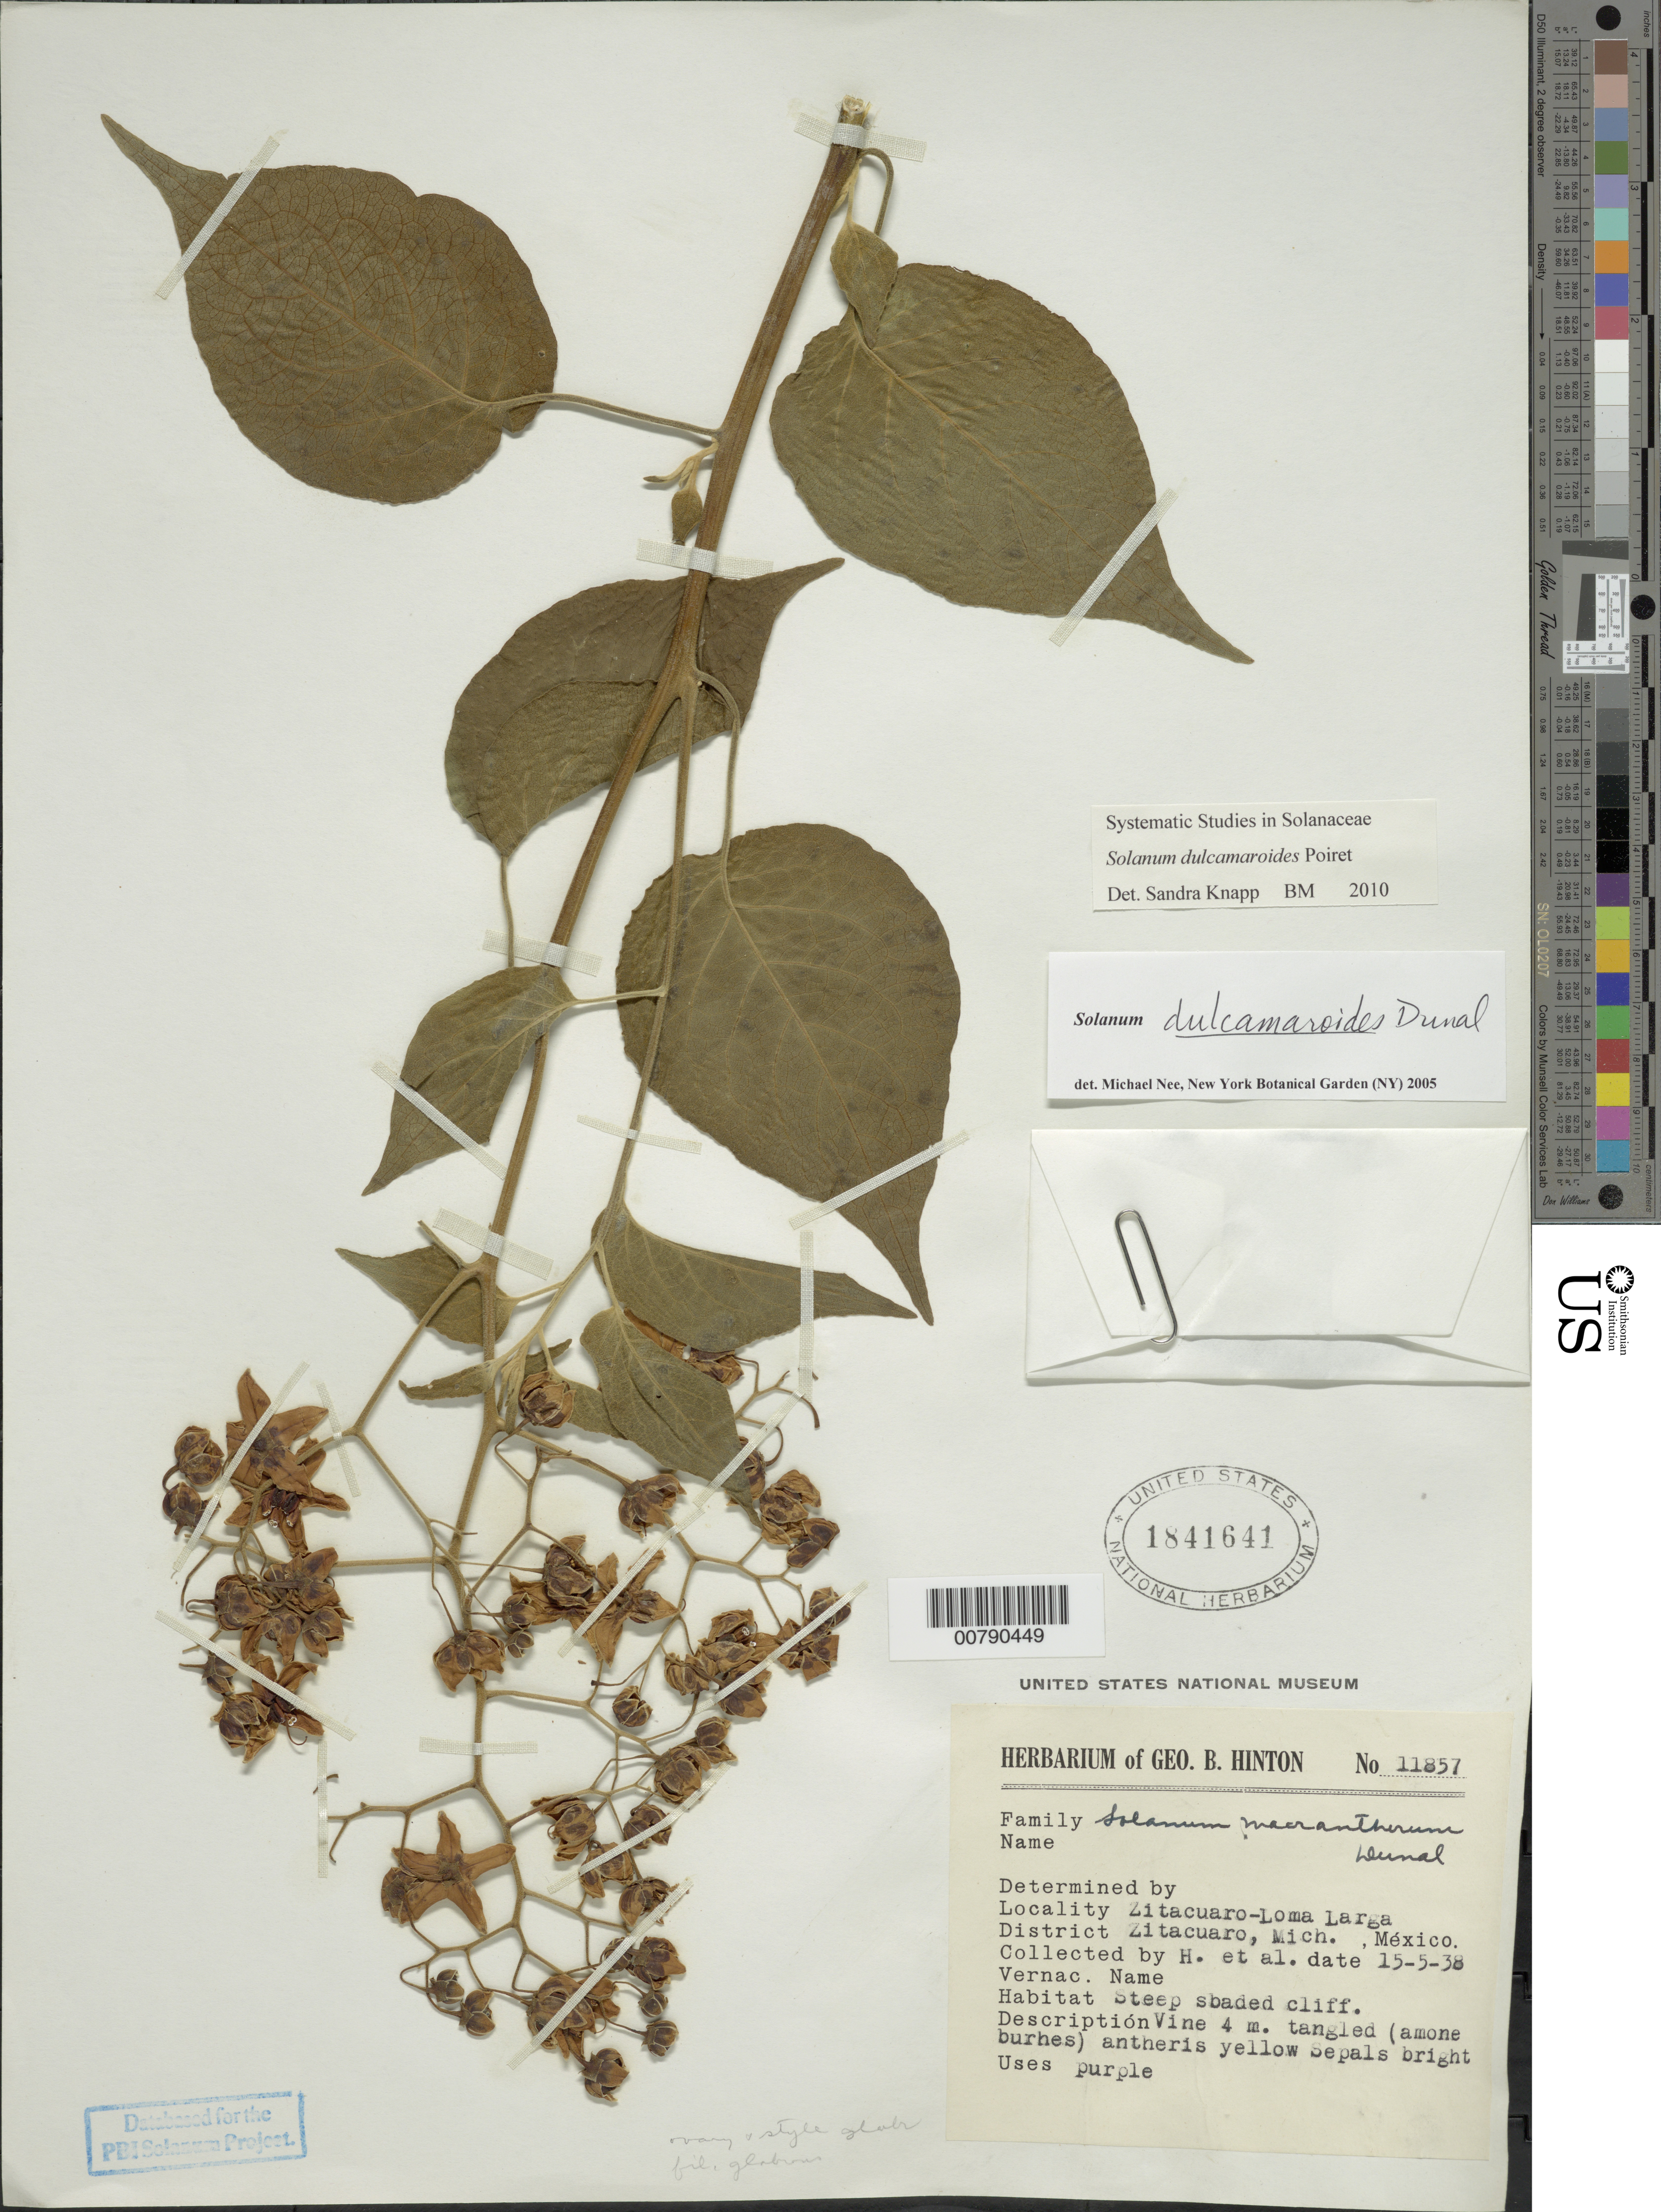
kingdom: Plantae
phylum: Tracheophyta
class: Magnoliopsida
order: Solanales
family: Solanaceae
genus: Solanum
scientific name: Solanum dulcamaroides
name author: Dunal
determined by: Knapp, S. D.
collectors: G. B. Hinton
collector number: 11857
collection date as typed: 15 May 1938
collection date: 1938-05-15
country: Mexico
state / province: Michoacán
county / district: Zitácuaro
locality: Zitácuaro-Loma Larga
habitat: steep shaded cliff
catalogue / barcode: US 1841641